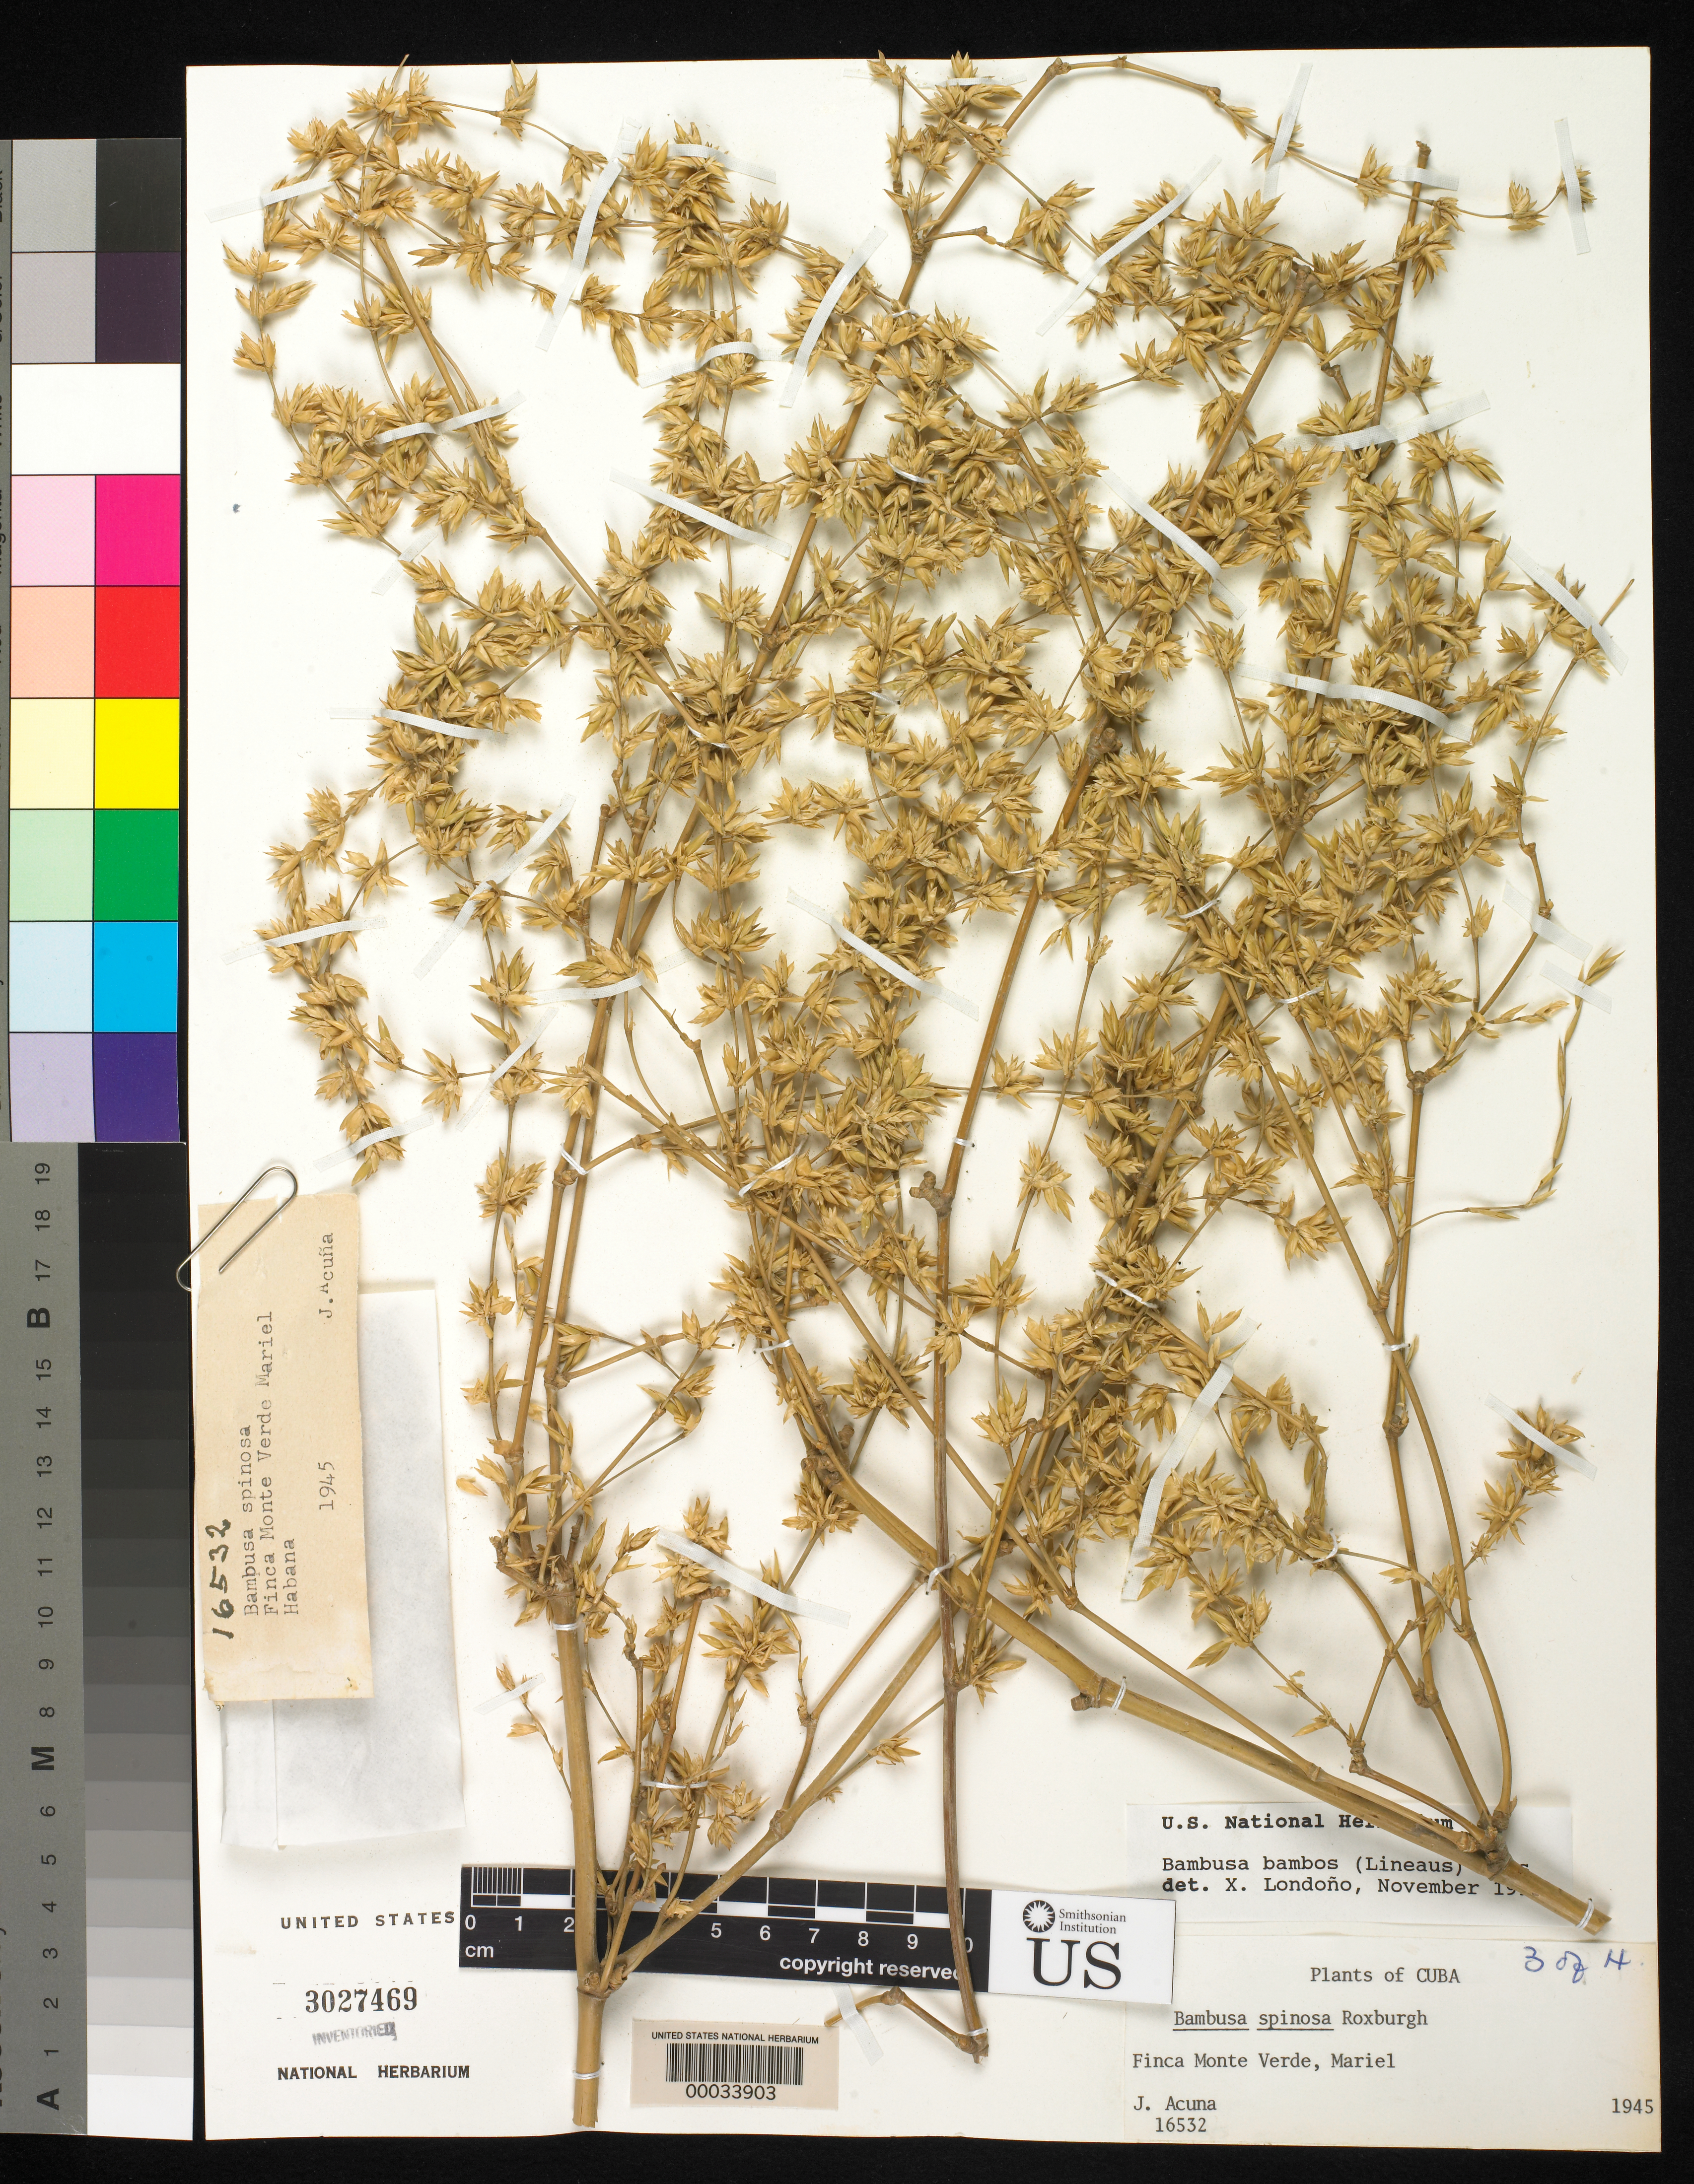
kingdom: Plantae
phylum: Tracheophyta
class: Liliopsida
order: Poales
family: Poaceae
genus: Bambusa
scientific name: Bambusa bambos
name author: (L.) Voss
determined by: Londoño, X., (TULV), Jardin Botanico "Juan Maria Cespedes"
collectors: J. B. Acuña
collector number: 16532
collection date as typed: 1945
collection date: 1945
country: Cuba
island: Greater Antilles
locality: Finca Monte Verde, Mariel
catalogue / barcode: US 3027469